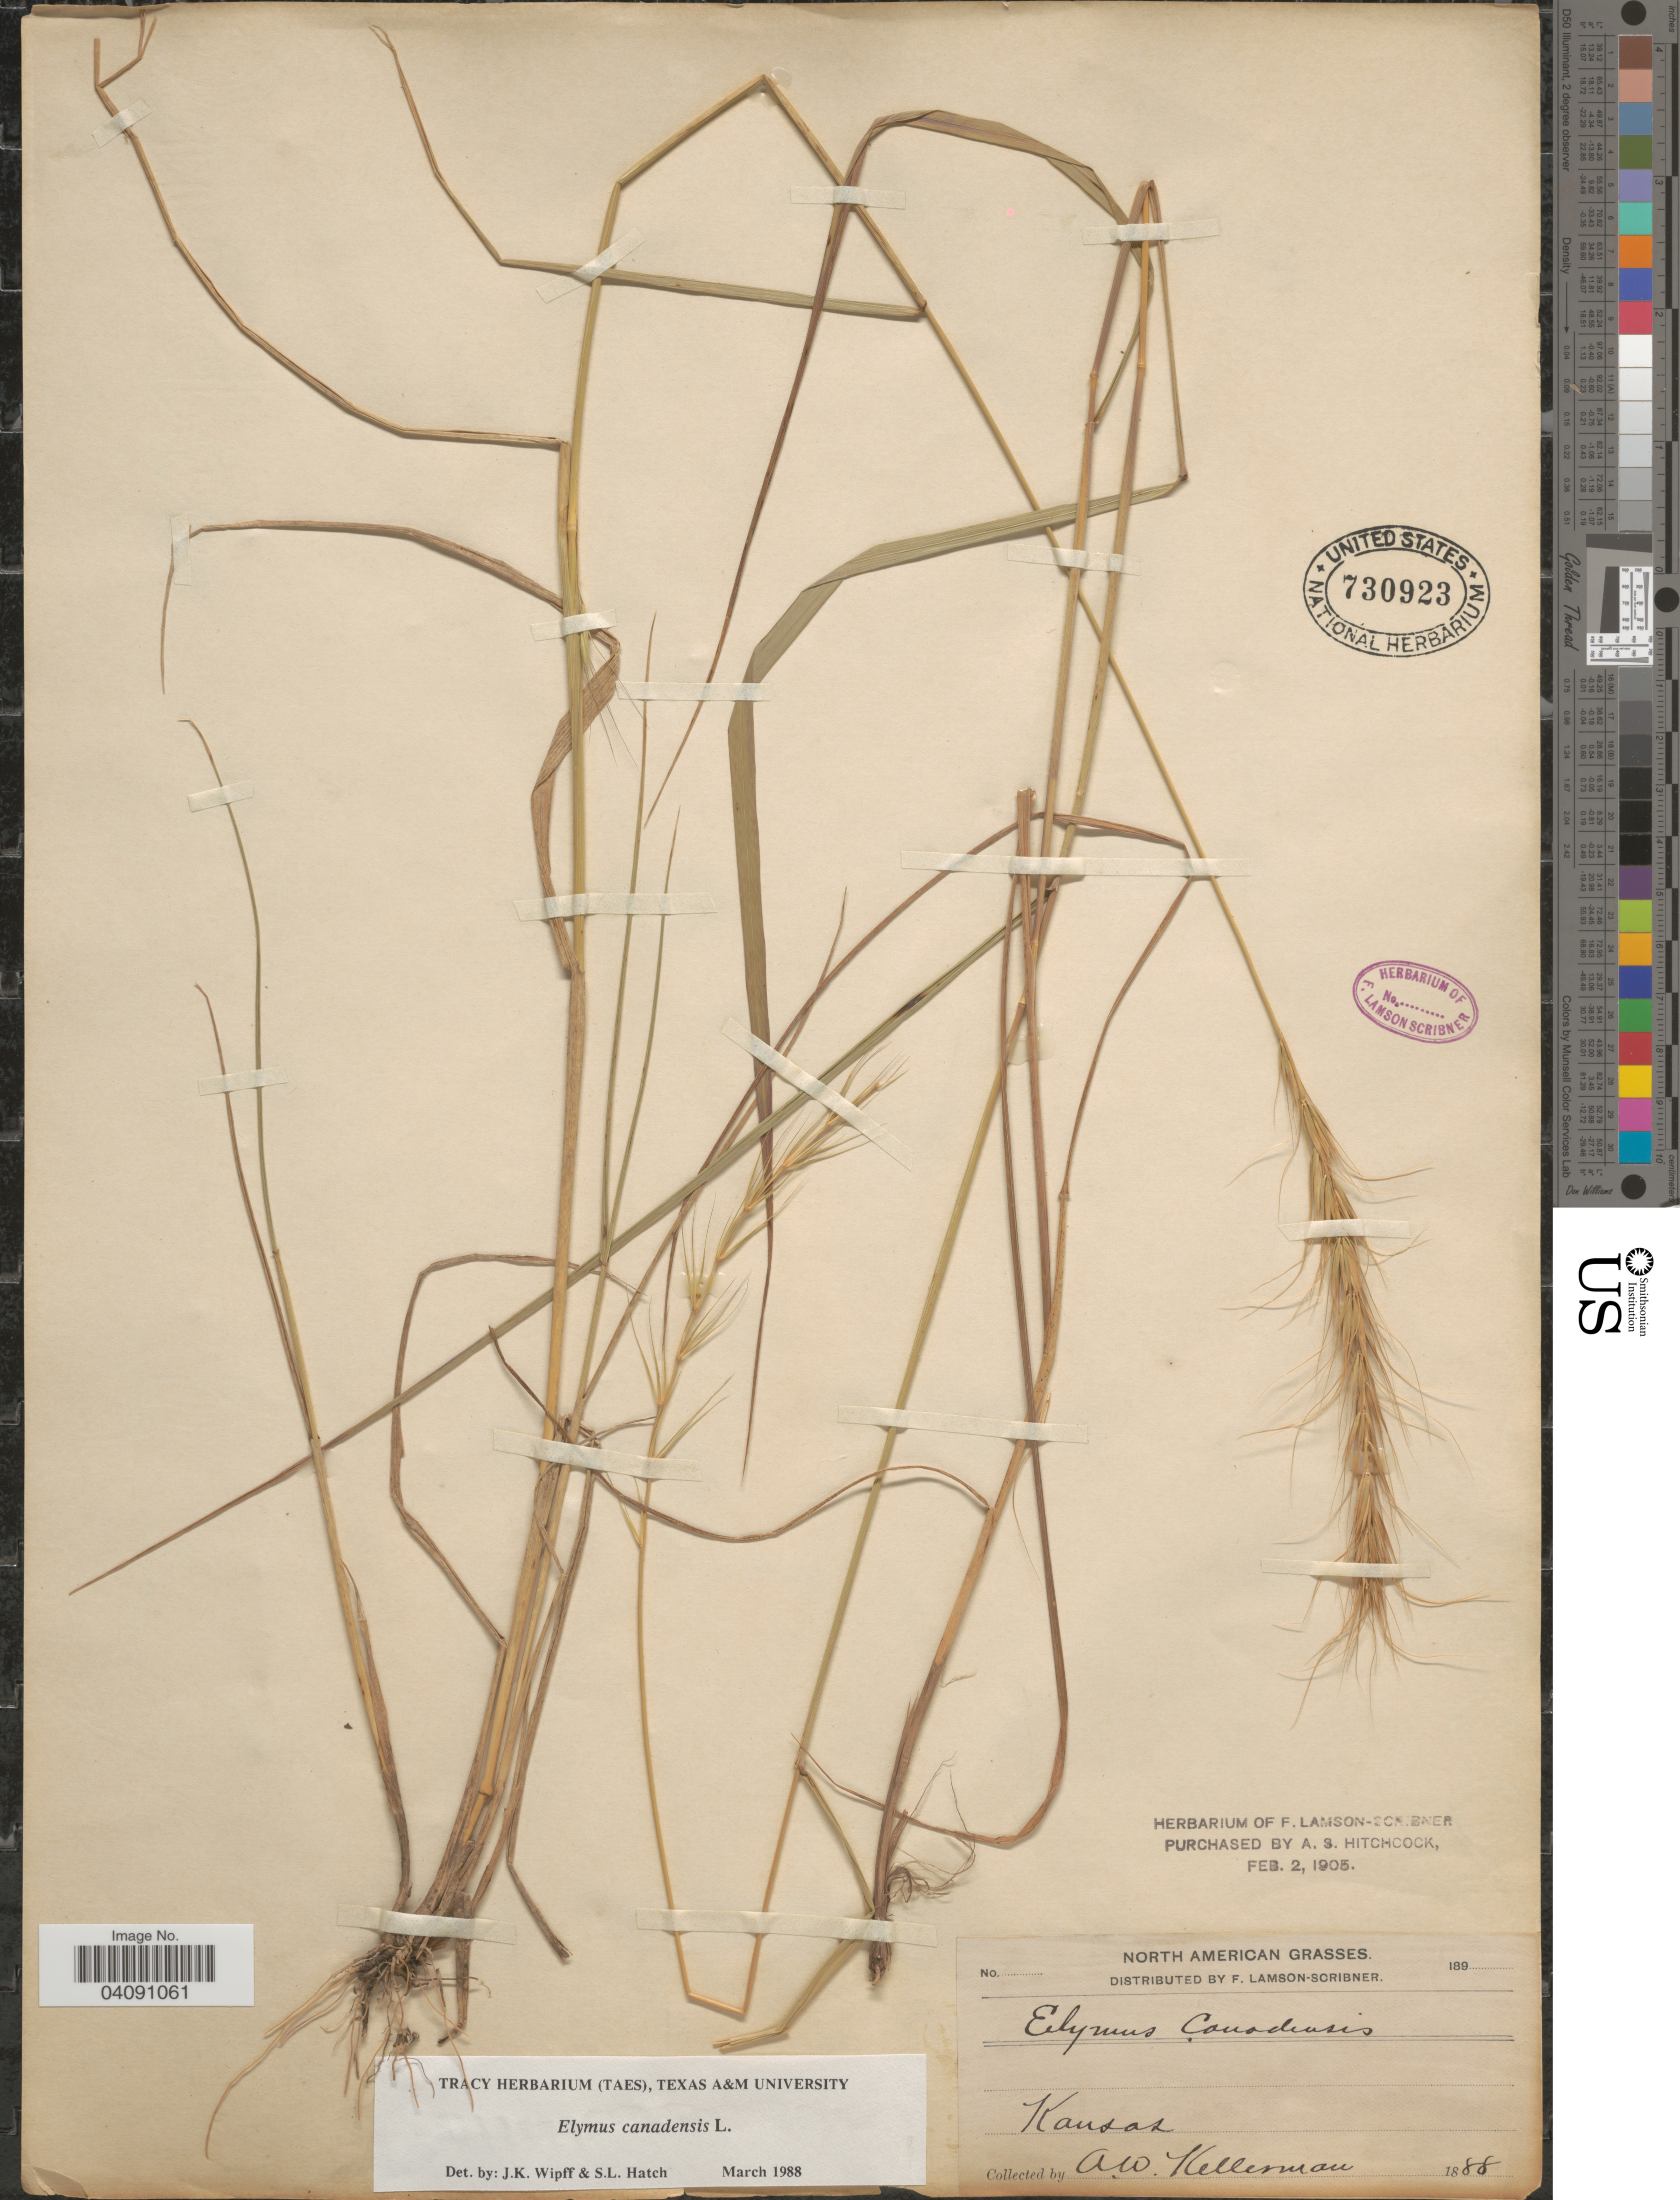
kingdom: Plantae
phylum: Tracheophyta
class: Liliopsida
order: Poales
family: Poaceae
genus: Elymus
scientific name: Elymus canadensis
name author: L.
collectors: A. Kellerman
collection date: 1888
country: United States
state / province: Kansas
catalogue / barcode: US 730923